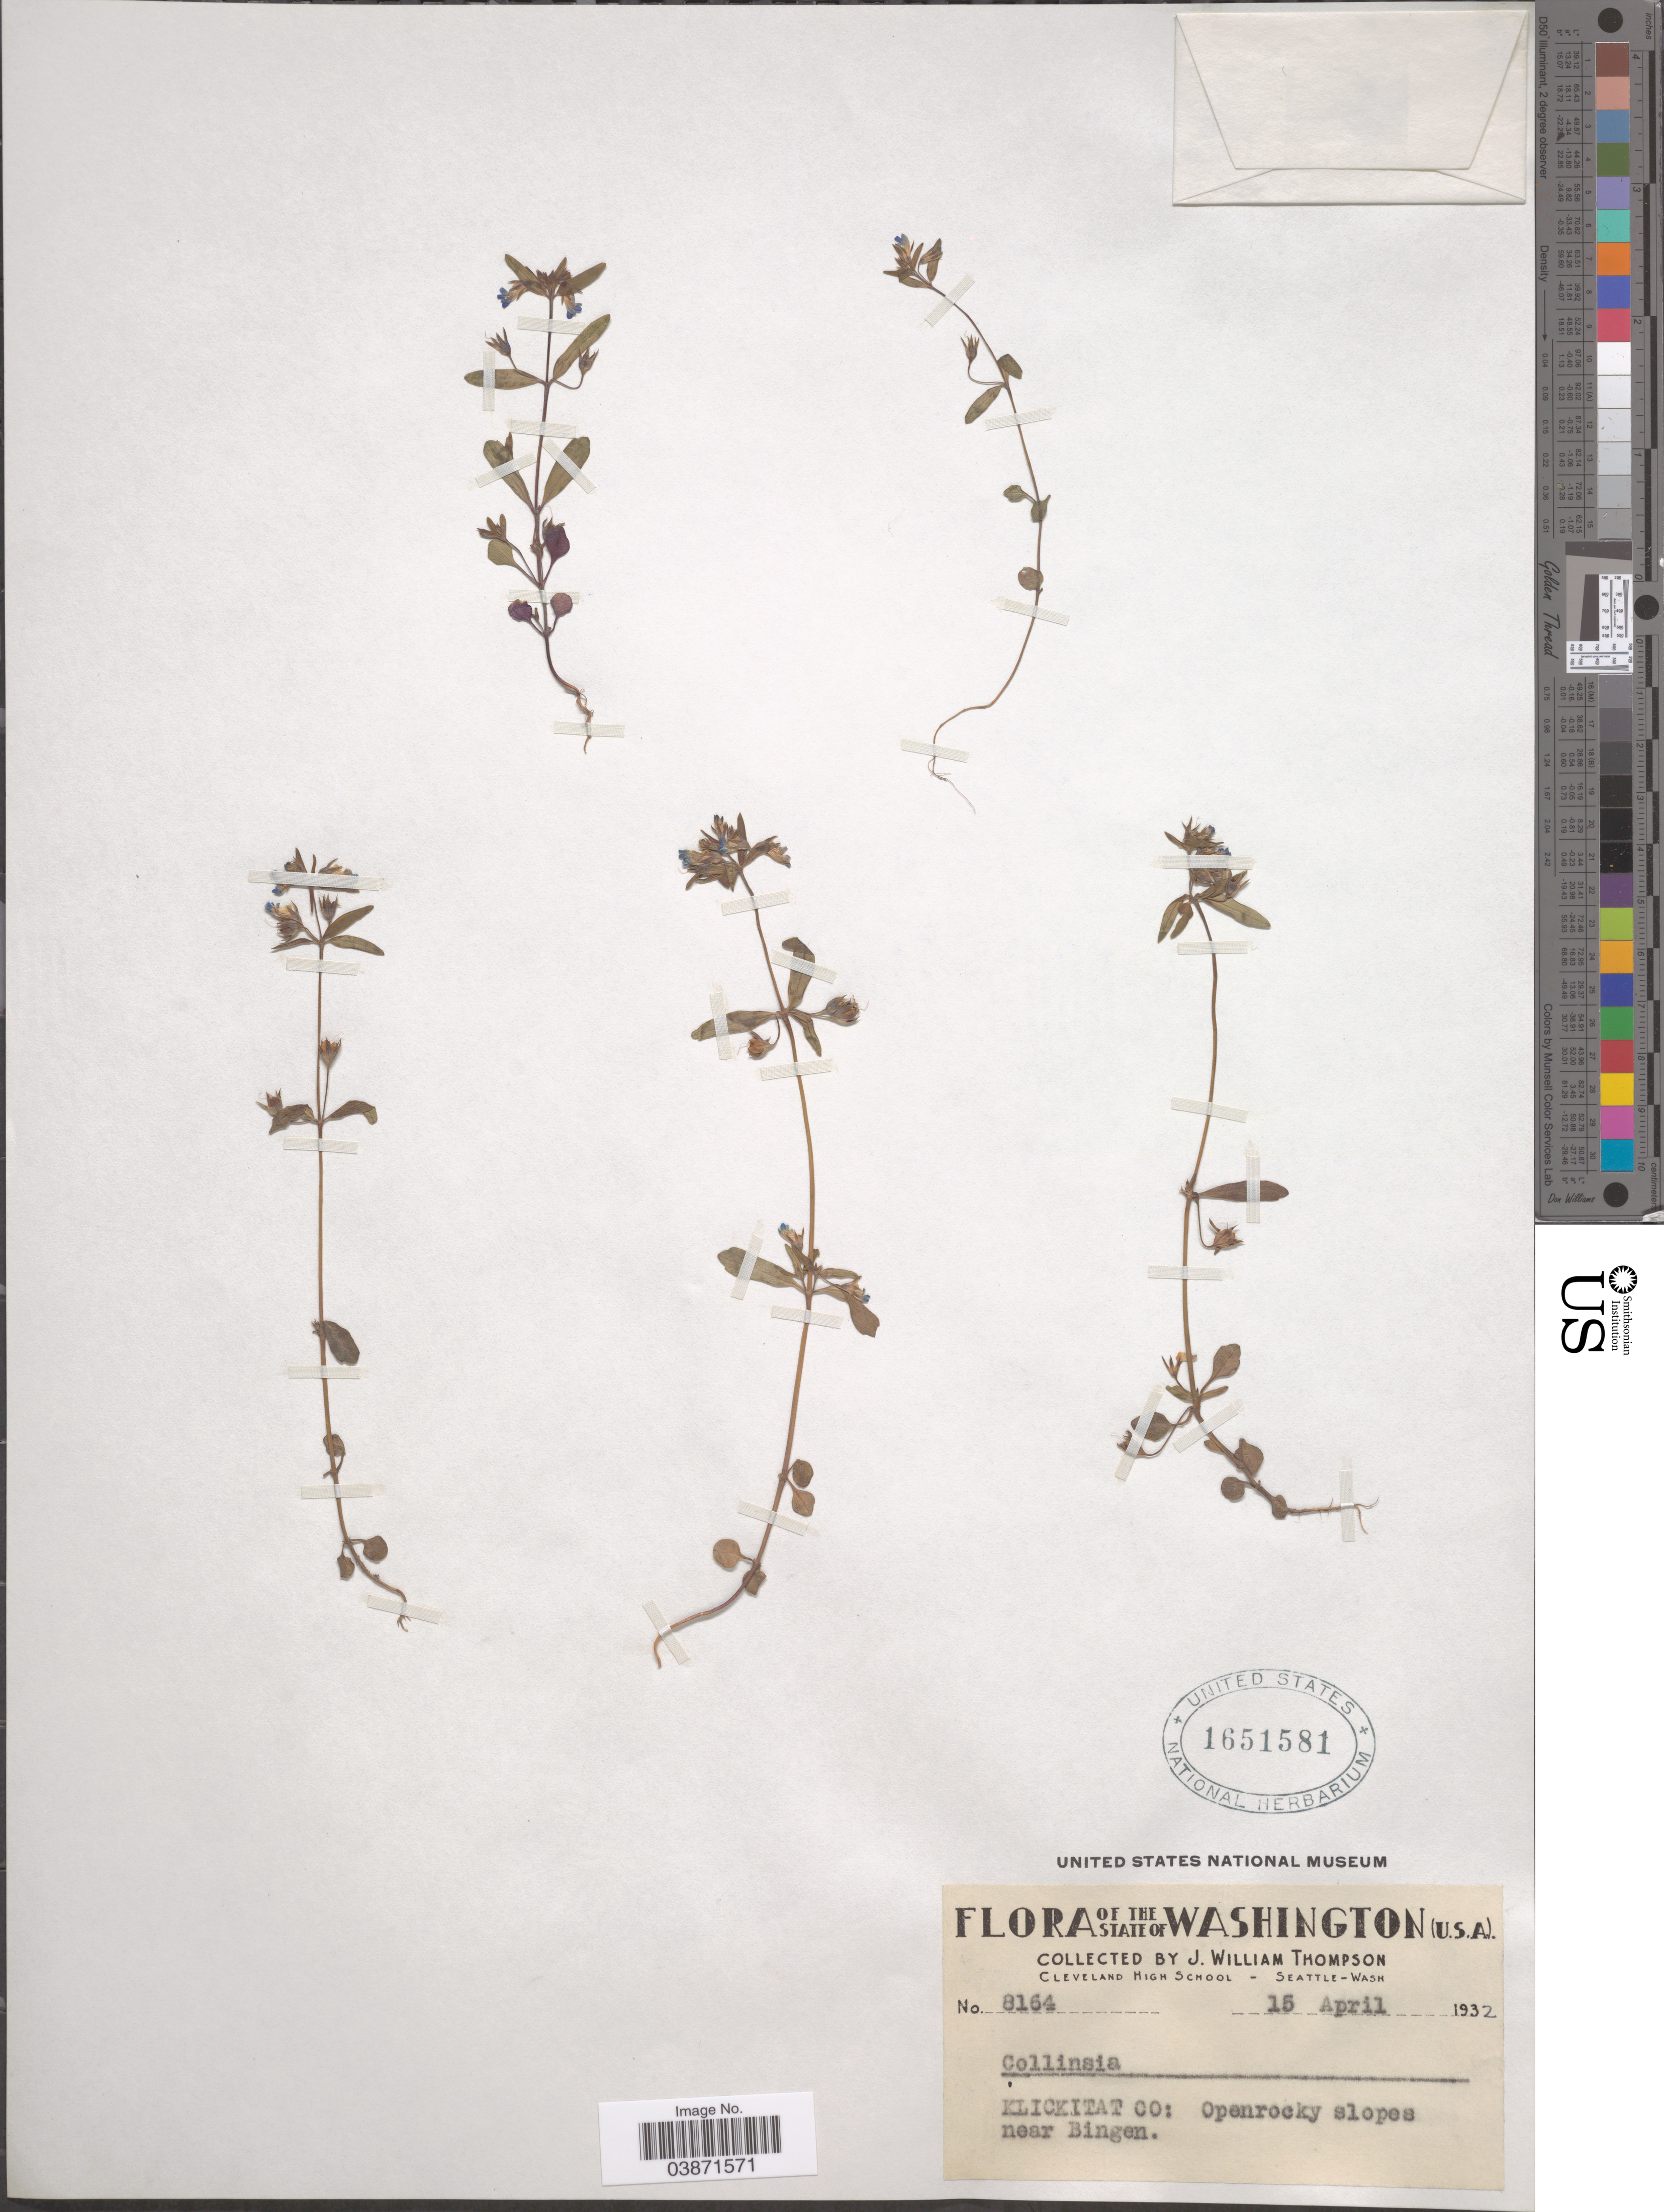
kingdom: Plantae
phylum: Tracheophyta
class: Magnoliopsida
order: Lamiales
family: Plantaginaceae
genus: Collinsia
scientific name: Collinsia sp.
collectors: J. W. Thompson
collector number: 8164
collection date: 1932-04-15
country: United States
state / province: Washington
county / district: Klickitat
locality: Klickitat Co: Openrocky slopes near Bingen.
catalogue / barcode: US 1651581